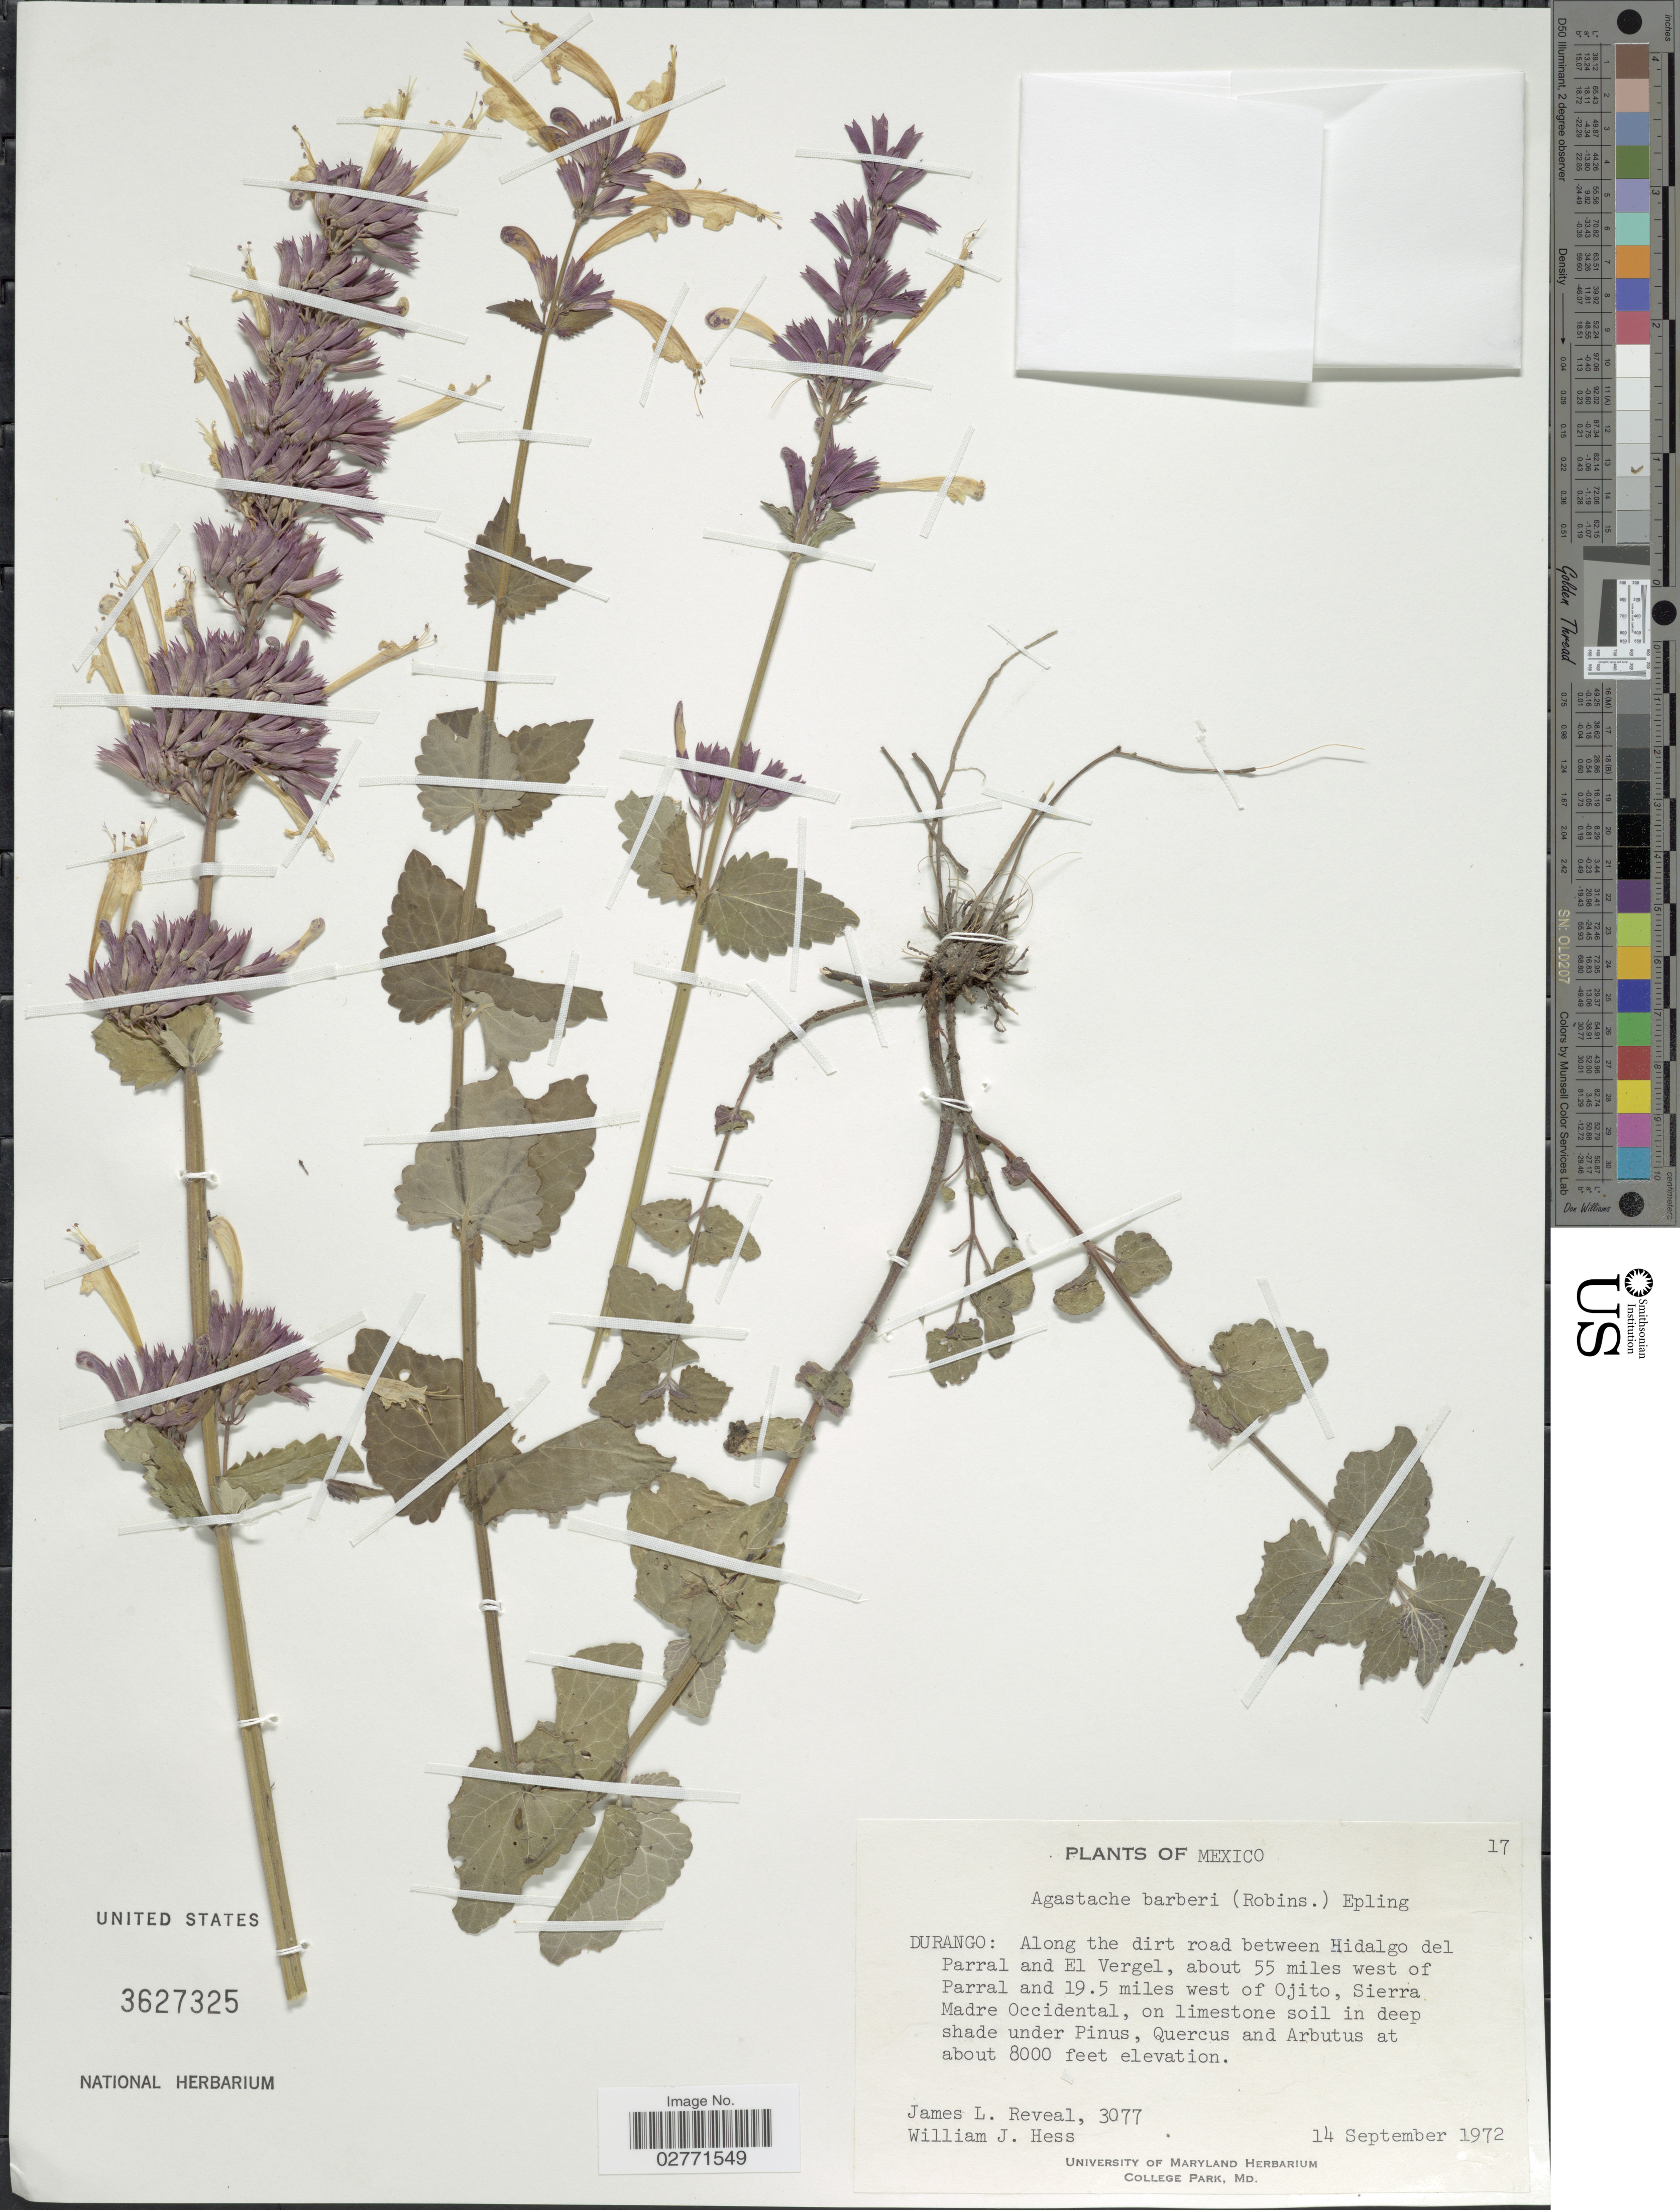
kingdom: Plantae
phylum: Tracheophyta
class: Magnoliopsida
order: Lamiales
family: Lamiaceae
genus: Agastache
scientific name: Agastache barberi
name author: (B.L. Rob.) Epling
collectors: J. L. Reveal & W. Hess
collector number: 3077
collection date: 1972-09-14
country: Mexico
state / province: Durango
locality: Along the dirt road between Hidalgo del Parral and El Vergel, about 55 miles west of Parral and 19.5 miles west of Ojito, Sierra Madre Occidental.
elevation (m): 2438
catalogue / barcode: US 3627325